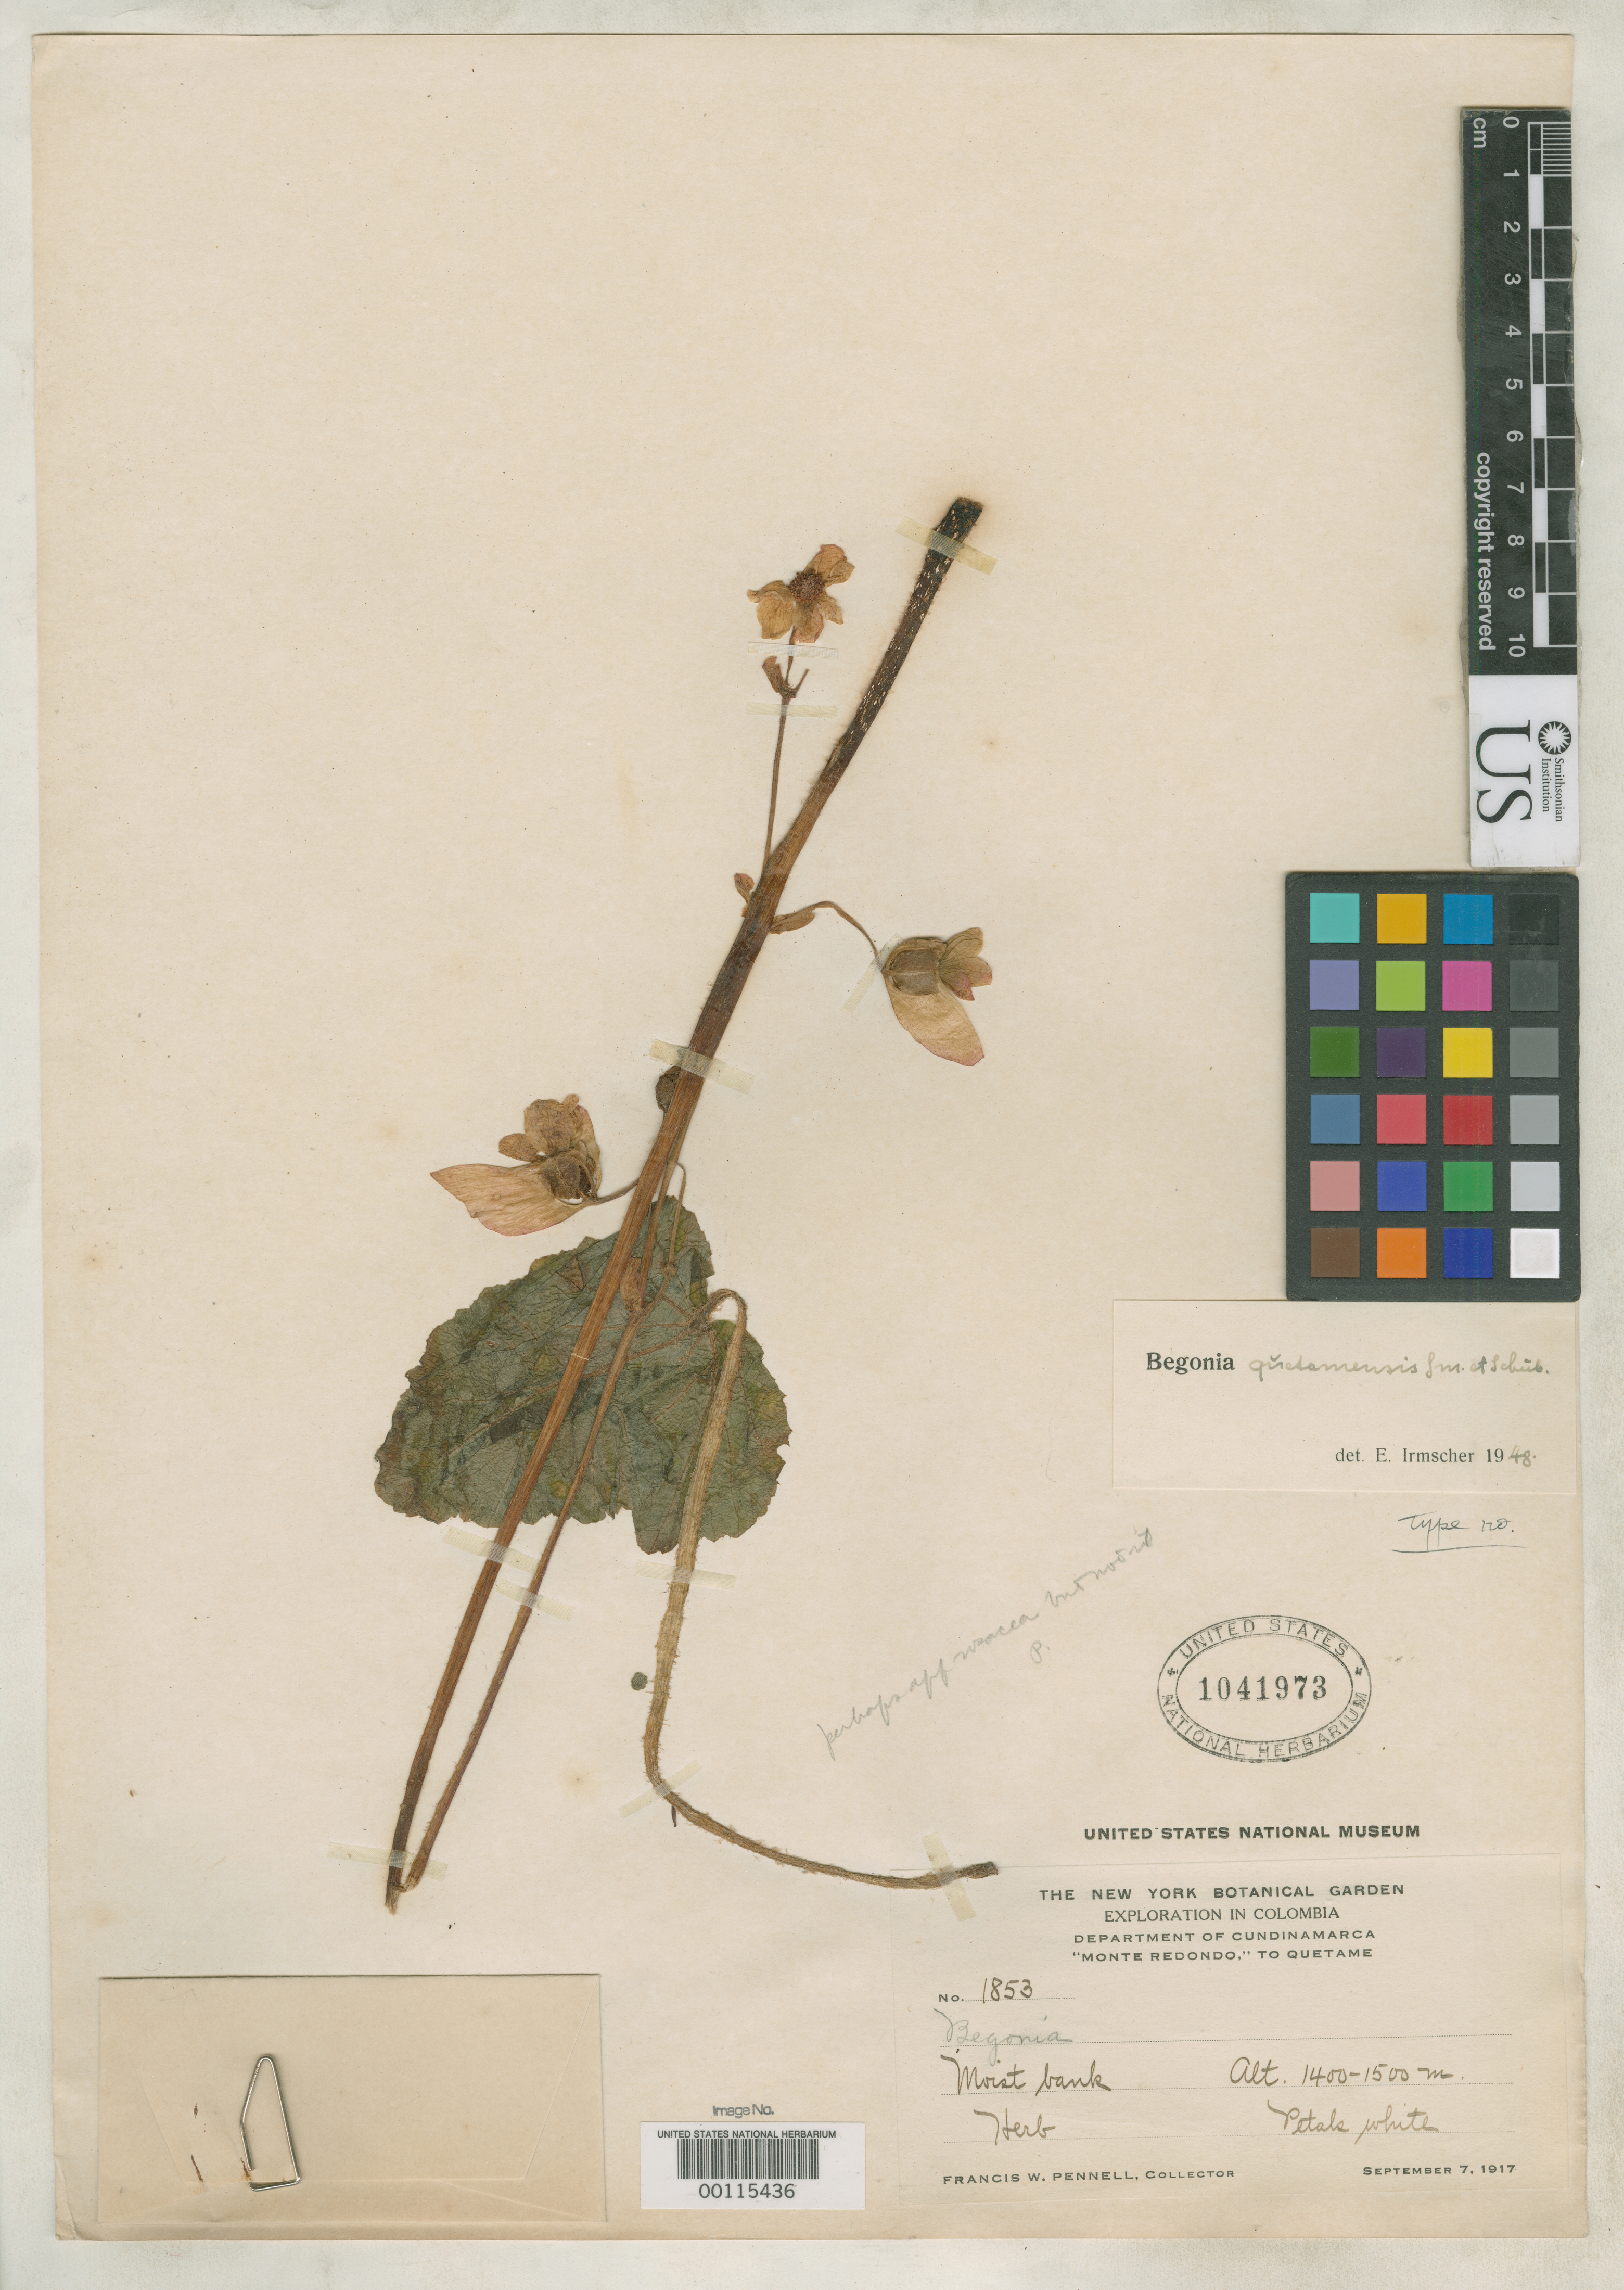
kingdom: Plantae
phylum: Tracheophyta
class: Magnoliopsida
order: Cucurbitales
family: Begoniaceae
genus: Begonia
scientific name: Begonia quetamensis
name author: L.B. Sm. & B.G. Schub.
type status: Isotype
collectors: F. W. Pennell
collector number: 1853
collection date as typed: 17 Sep 1917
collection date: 1917-09-17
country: Colombia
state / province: Cundinamarca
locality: "Monte Redondo" (= MonterRedondo).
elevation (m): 1400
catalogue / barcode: US 1041973